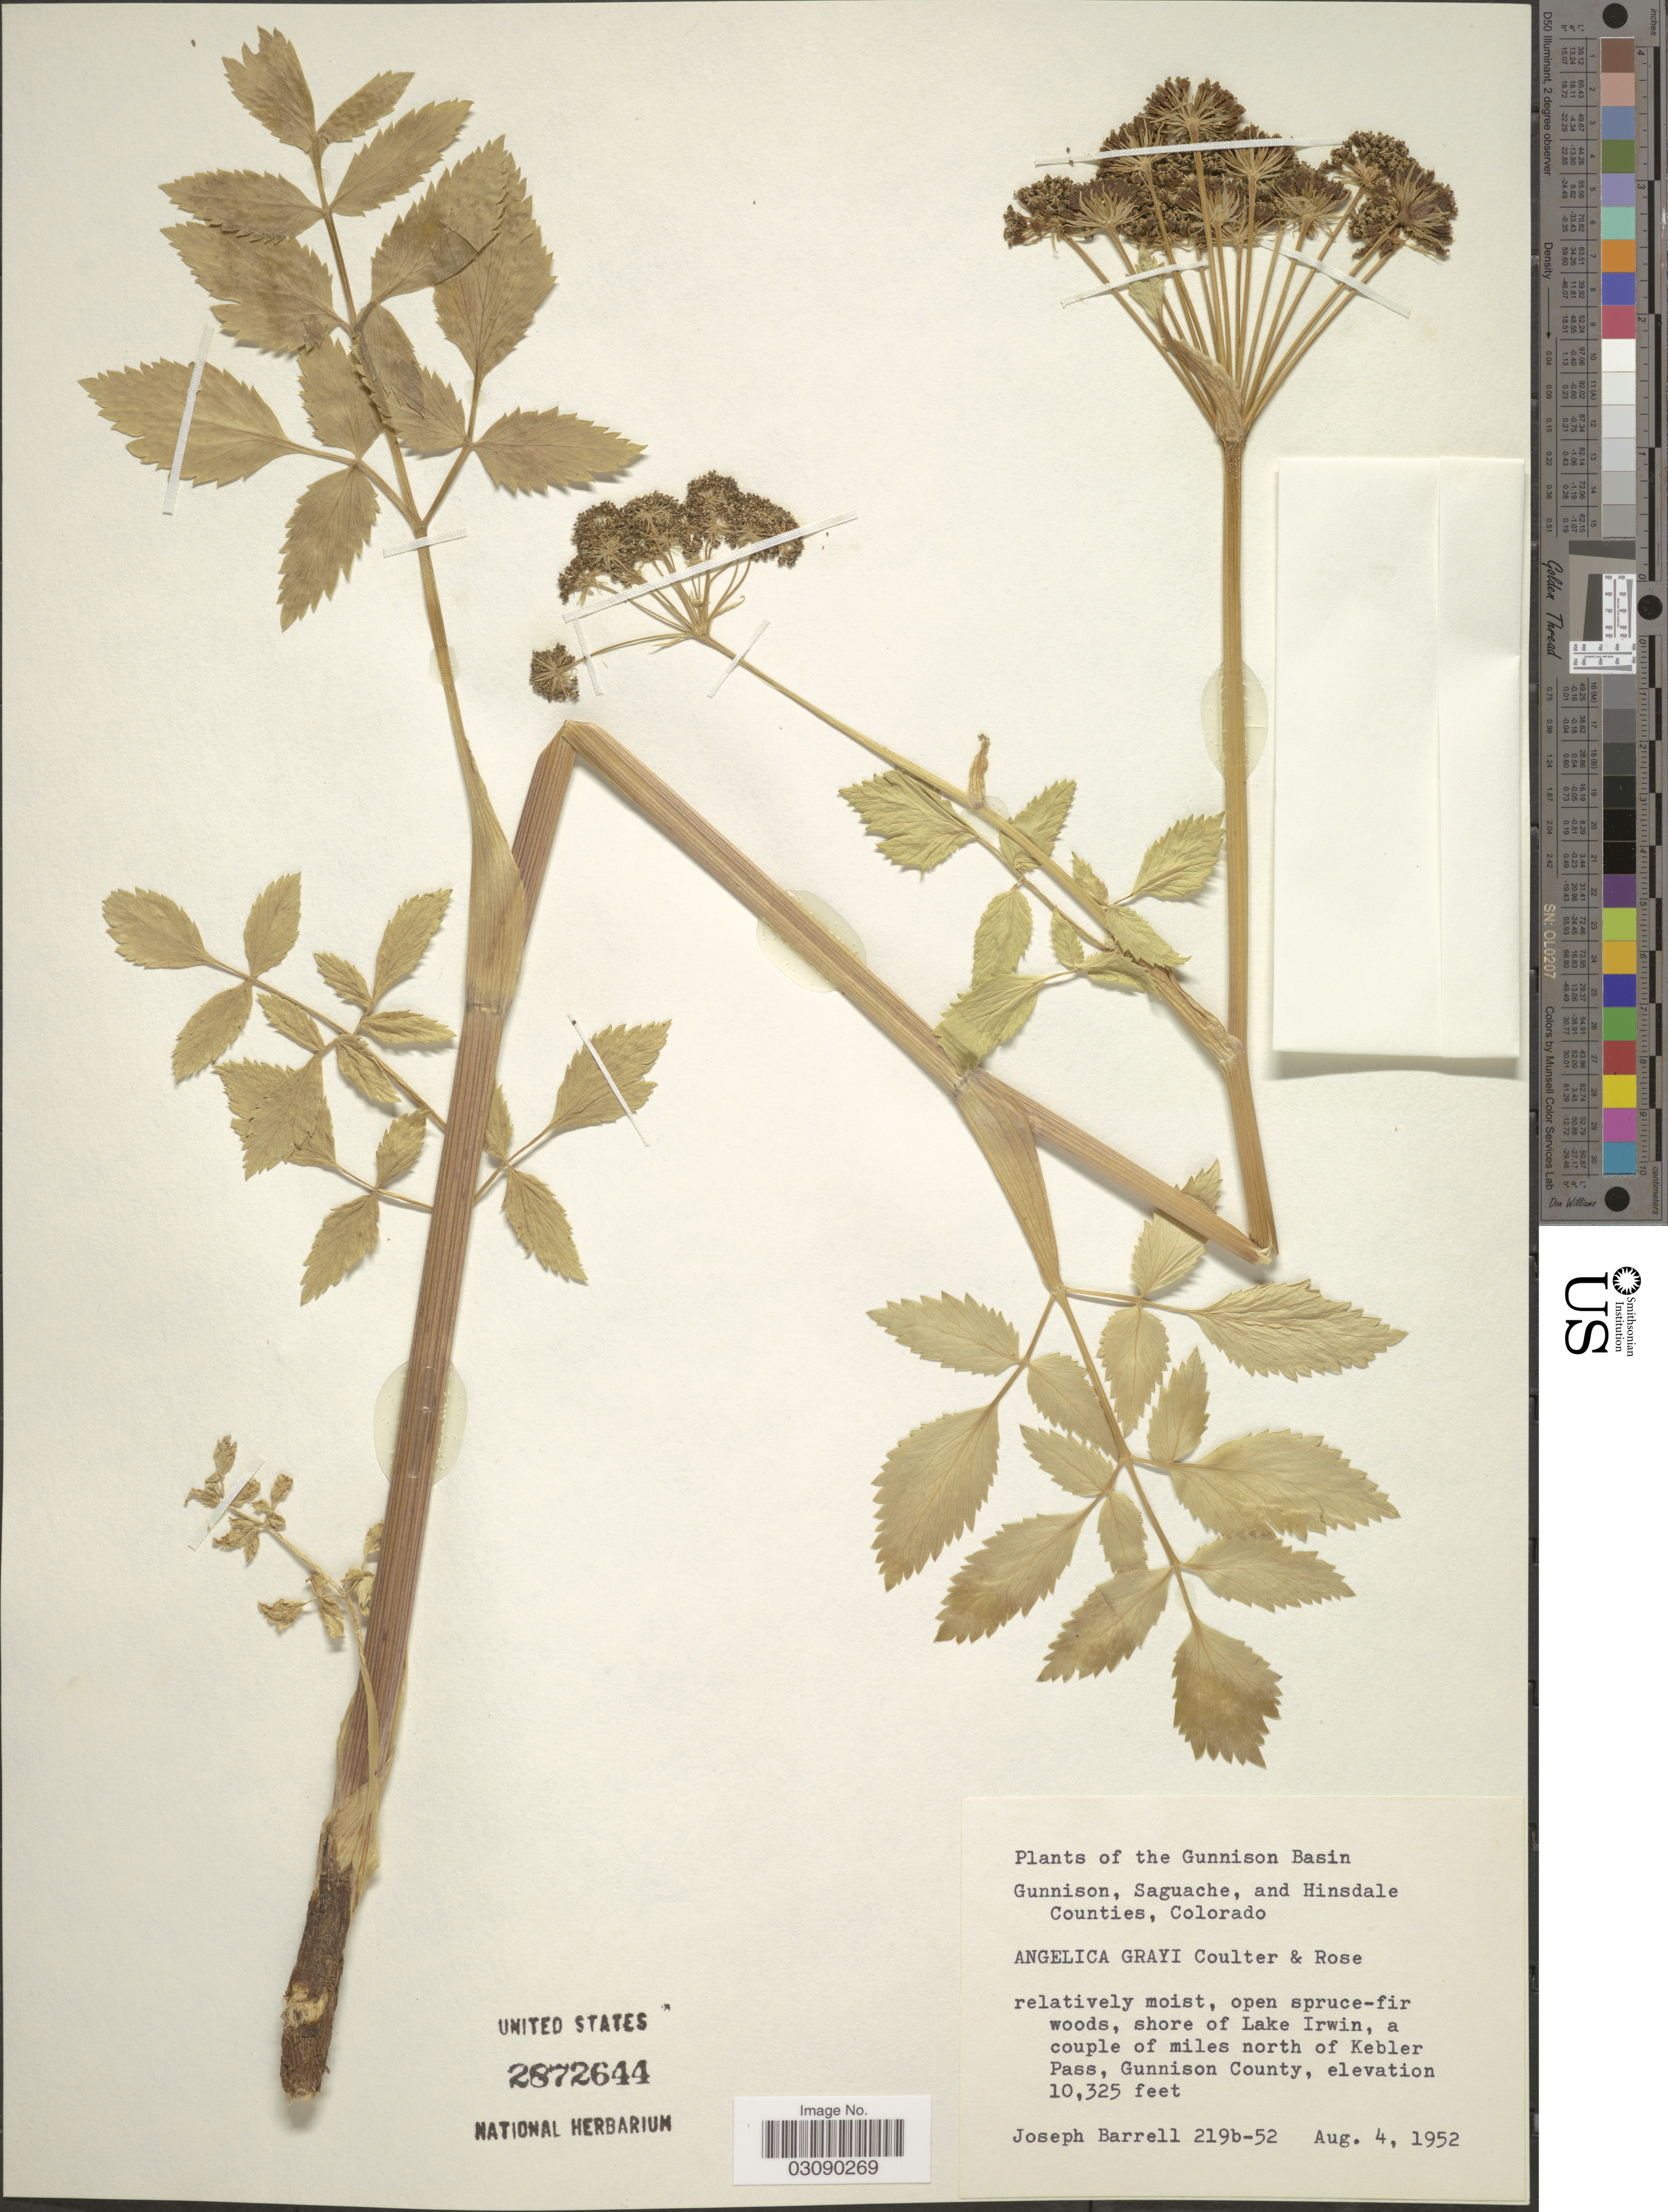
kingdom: Plantae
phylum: Tracheophyta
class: Magnoliopsida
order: Apiales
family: Apiaceae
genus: Angelica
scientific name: Angelica grayi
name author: (J.M. Coult. & Rose) J.M. Coult. & Rose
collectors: J. Barrell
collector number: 219b-52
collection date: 1952-08-04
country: United States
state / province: Colorado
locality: The Gunnison Basin, Gunnison, Saguache, and Hinsdale Counties, shore of Lake Irwin, a couple, of miles north of Kebler Pass, Gunnison County.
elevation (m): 3147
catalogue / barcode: US 2872644